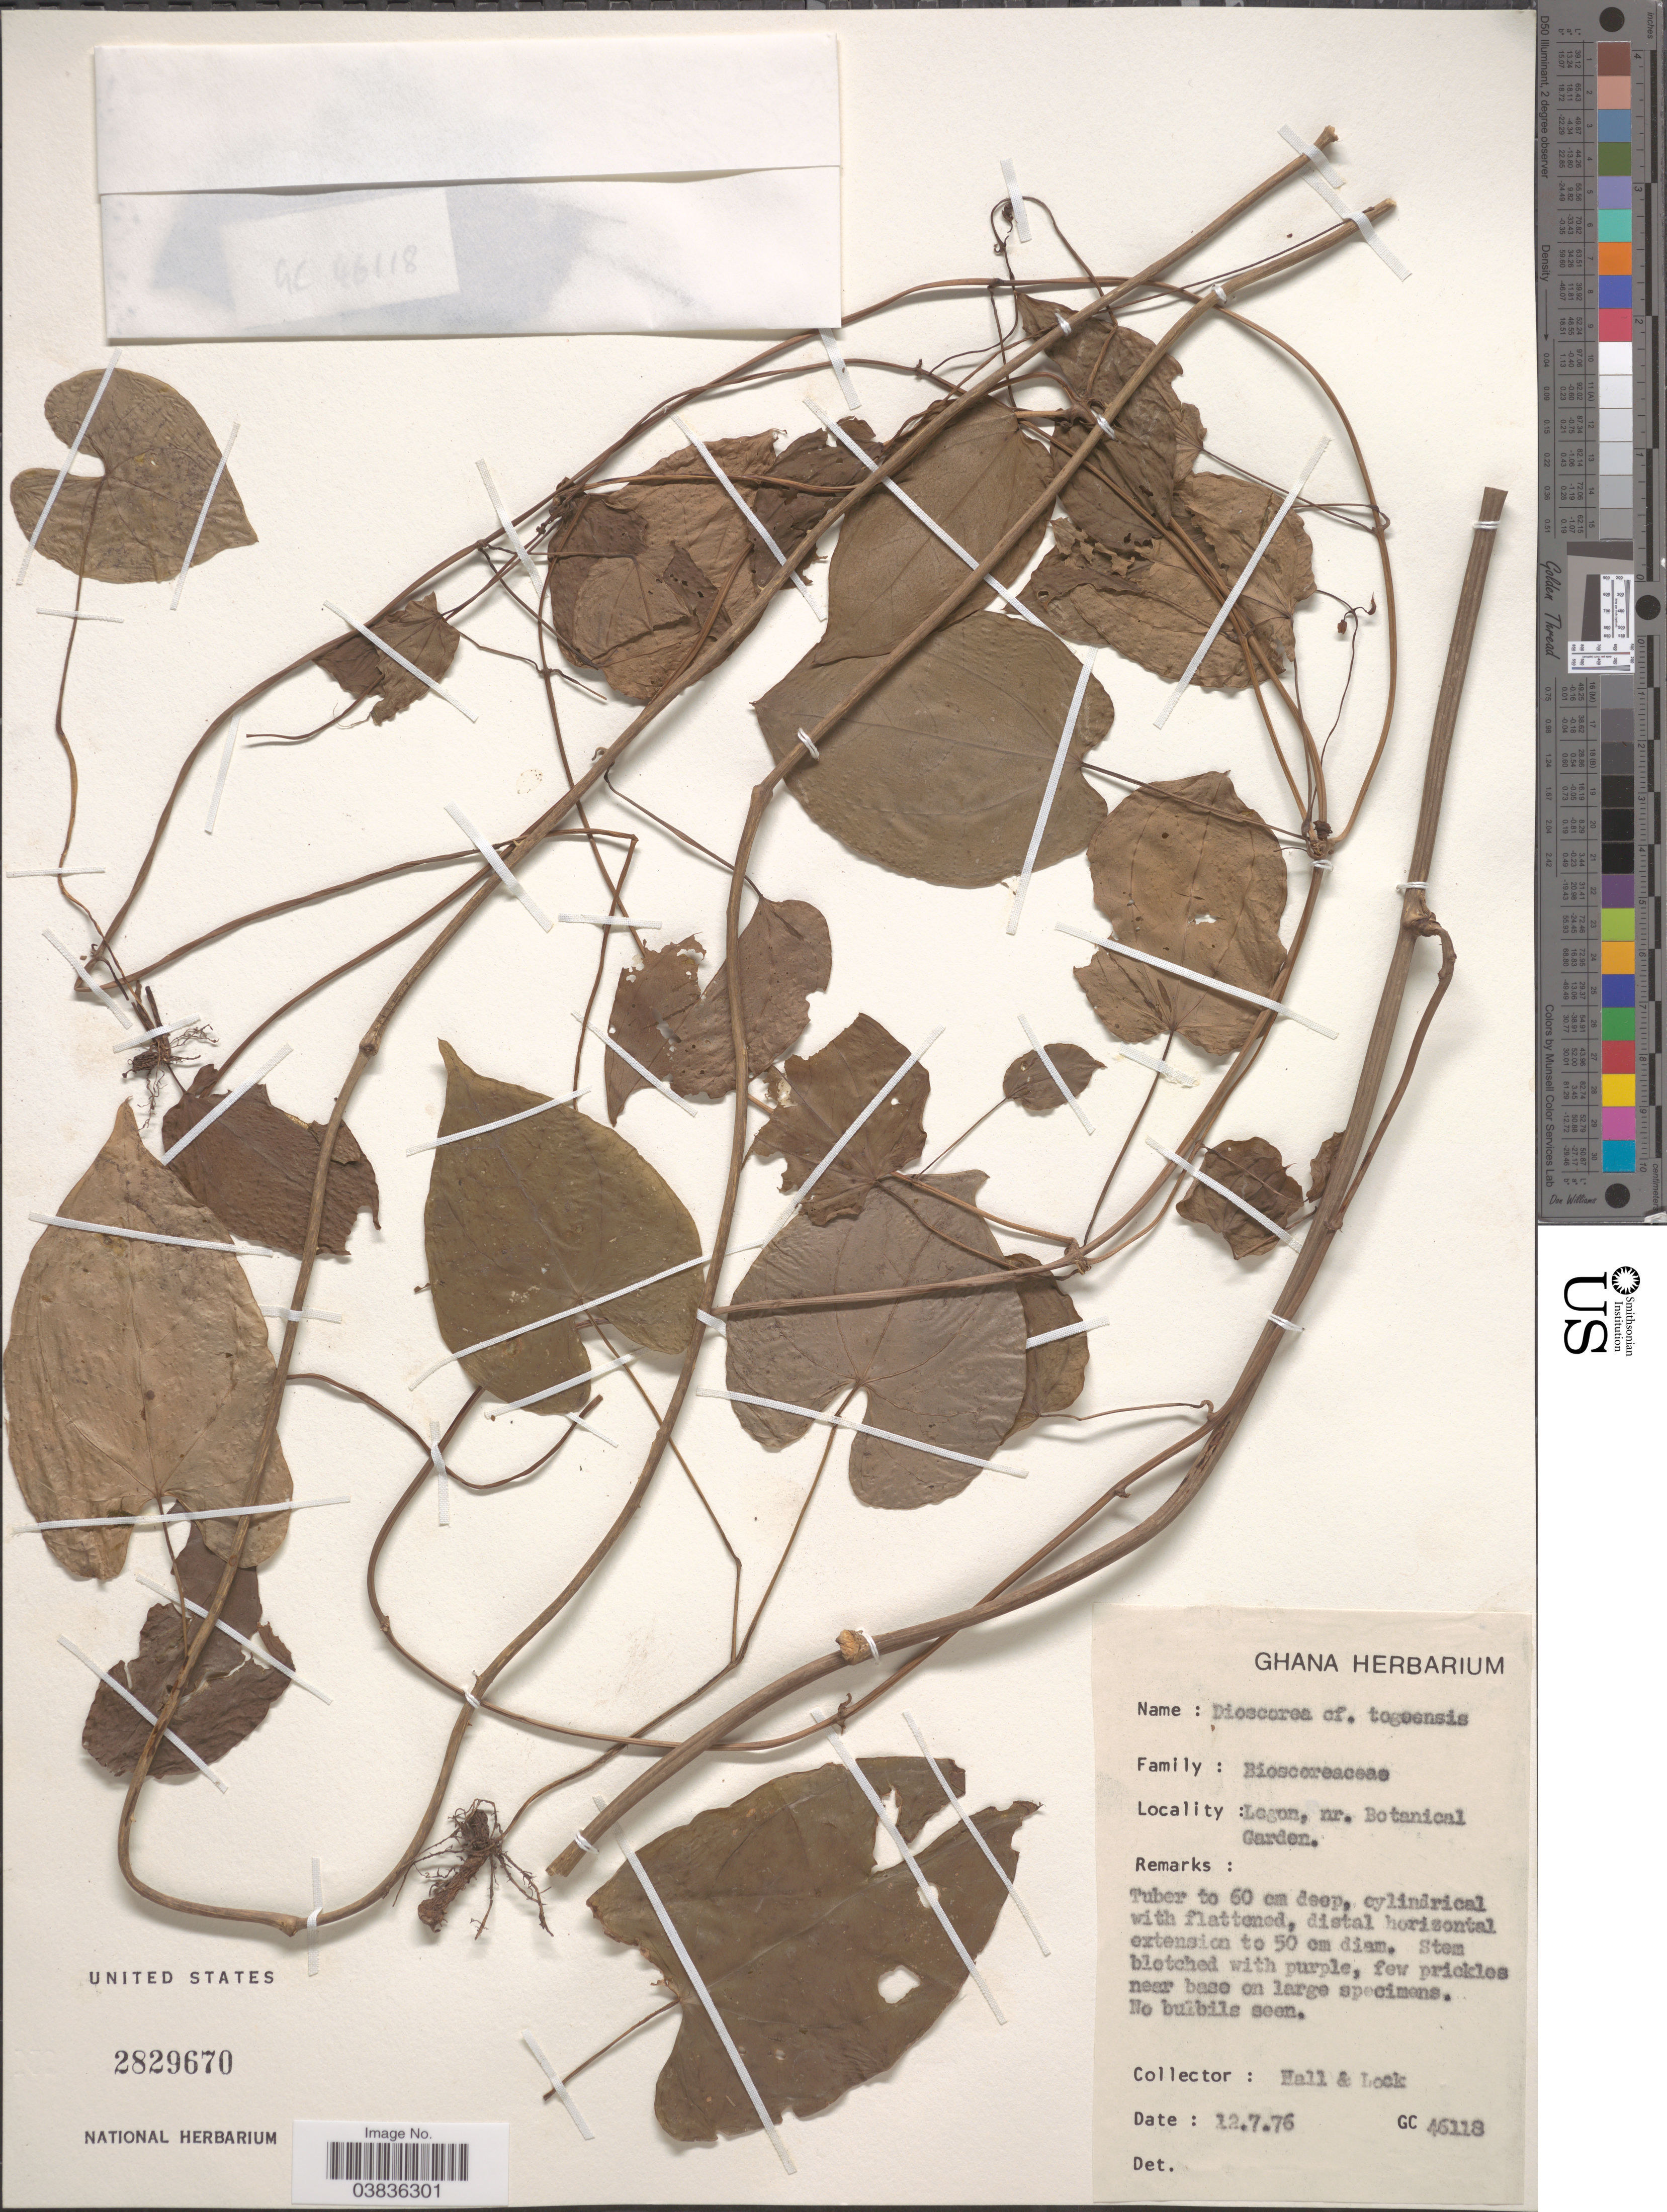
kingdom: Plantae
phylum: Tracheophyta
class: Liliopsida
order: Dioscoreales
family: Dioscoreaceae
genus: Dioscorea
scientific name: Dioscorea togoensis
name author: R. Knuth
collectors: -- Hall & -. Lock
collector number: GC46118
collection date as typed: Transcribed d/m/y: 12/7/76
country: Ghana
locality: Legon, nr. Botanical Garden.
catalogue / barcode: US 2829670